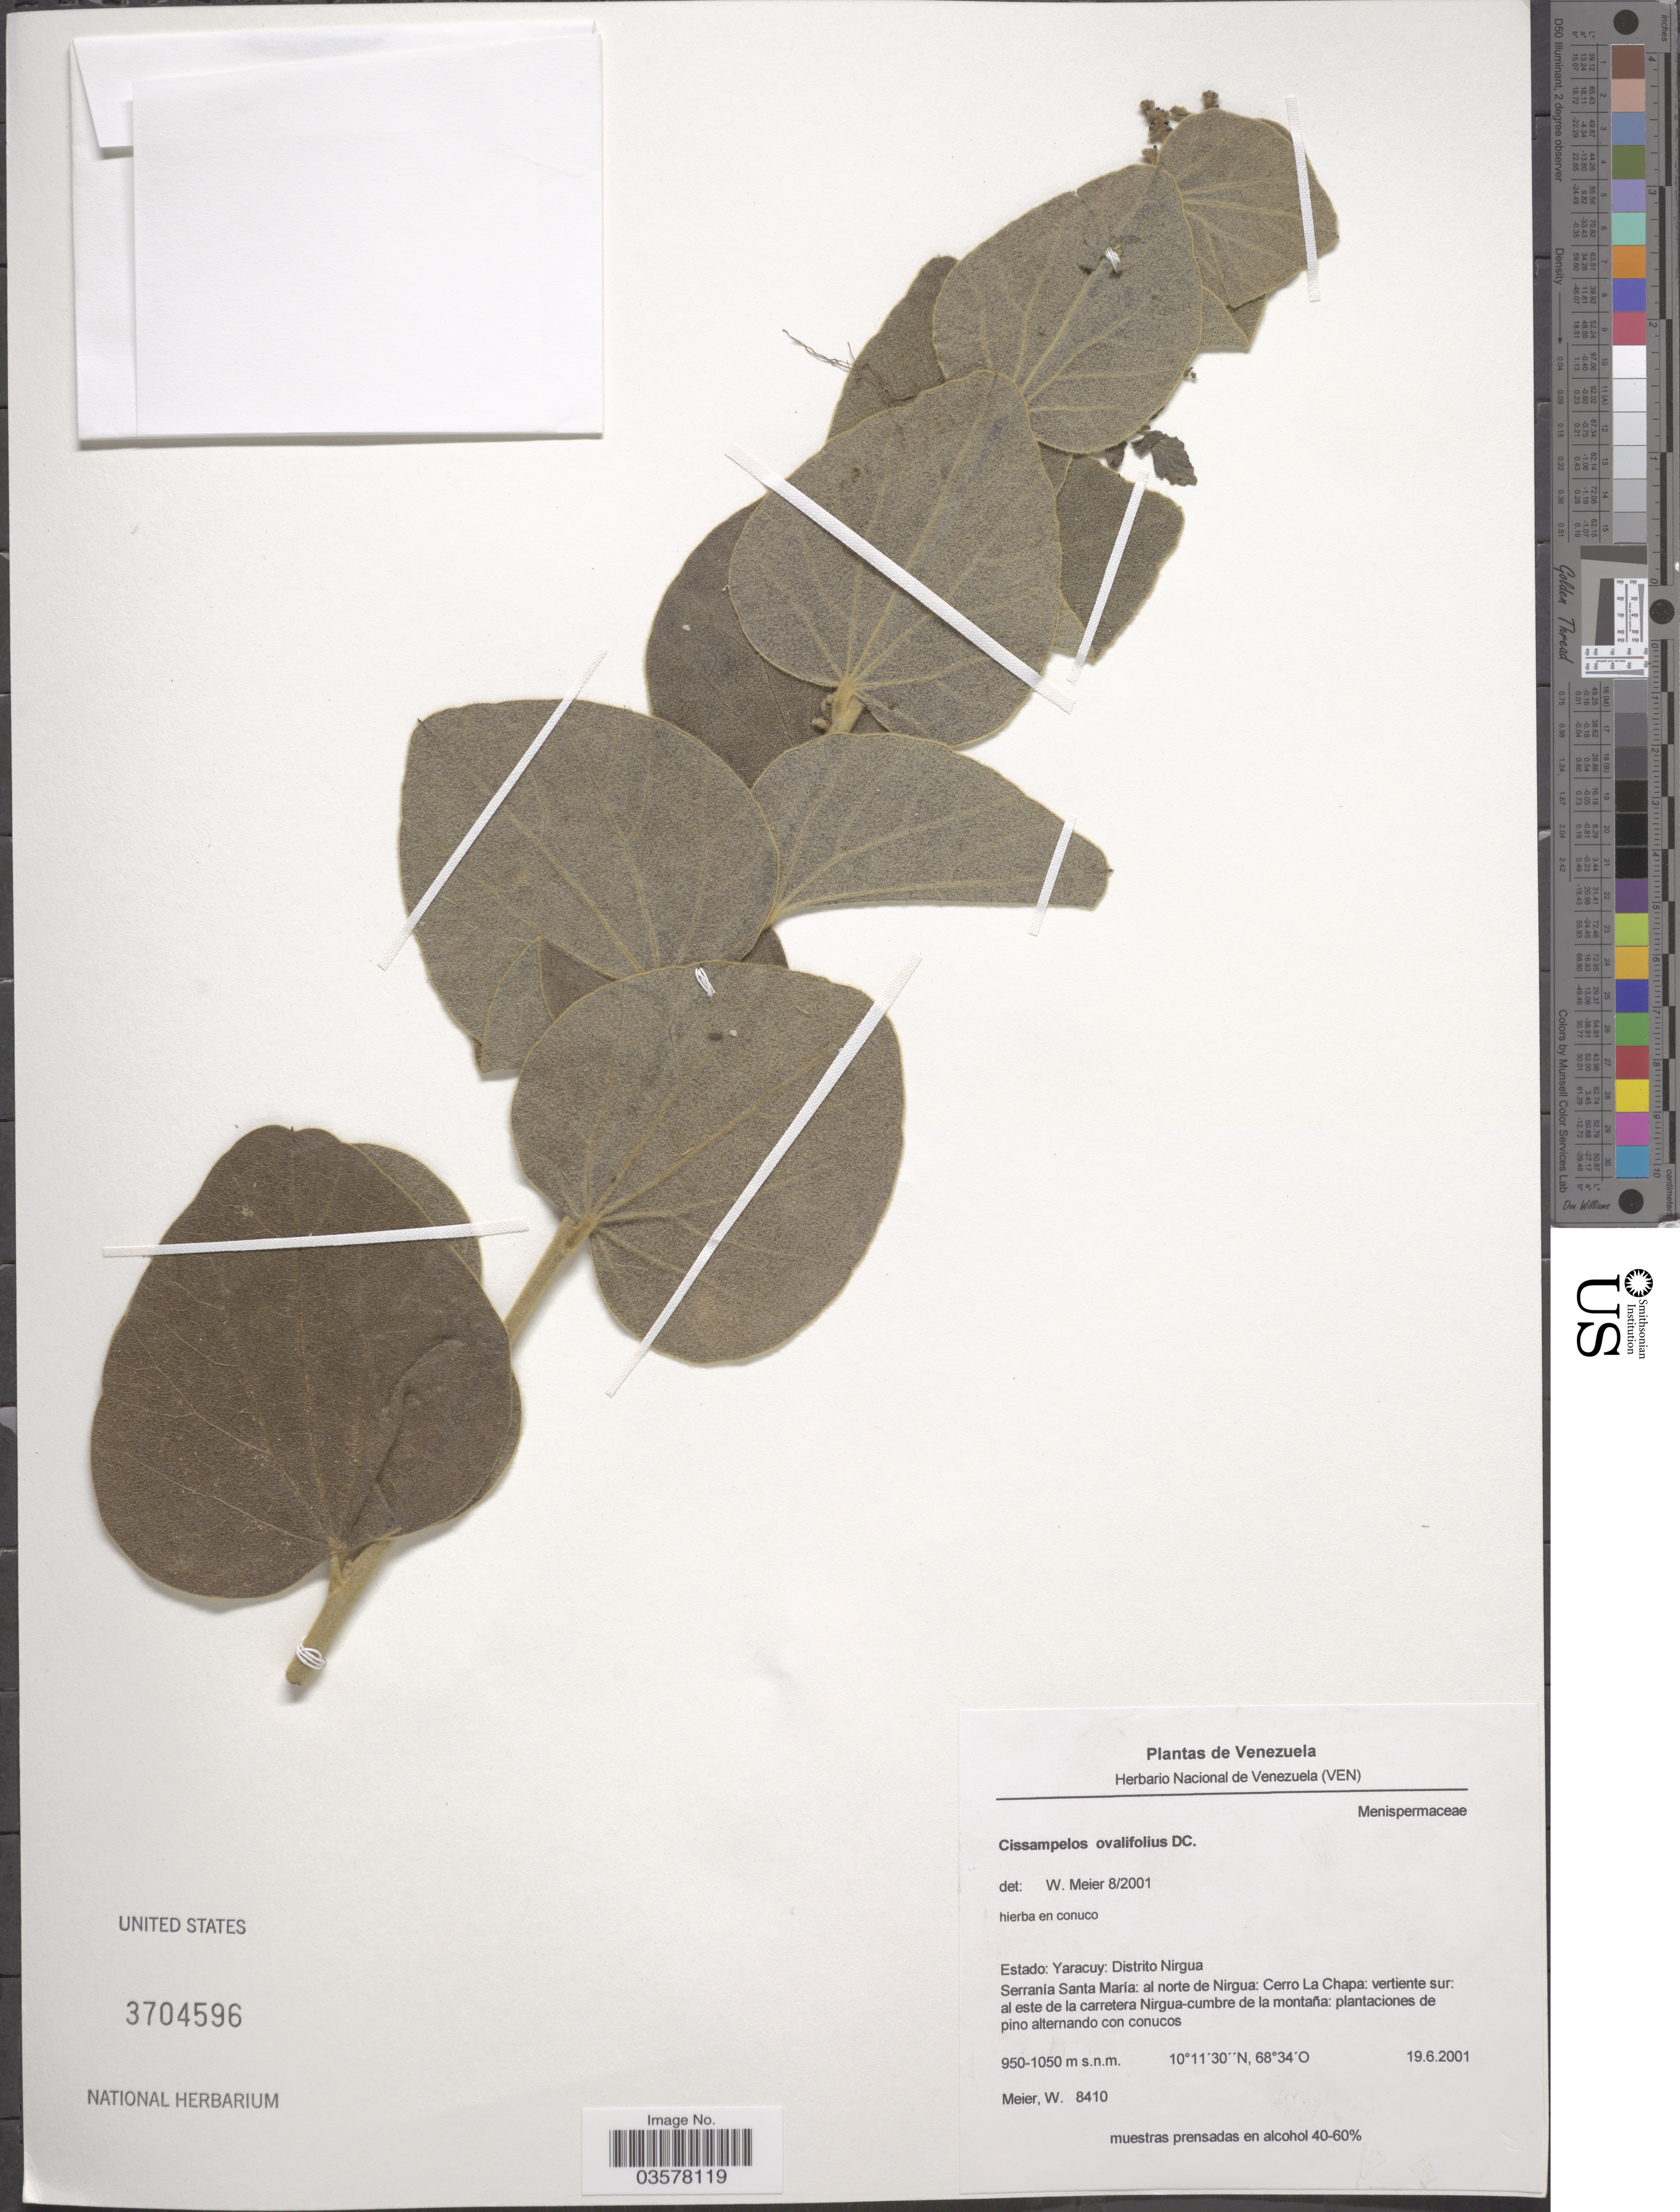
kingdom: Plantae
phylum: Tracheophyta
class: Magnoliopsida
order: Ranunculales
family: Menispermaceae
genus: Cissampelos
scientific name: Cissampelos ovalifolia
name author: DC.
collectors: W. Meier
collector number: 8410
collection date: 2001-06-19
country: Venezuela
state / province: Yaracuy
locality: Distrito Nirgua. Serranía Santa María: al norte de Nirgua: Cerro La Chapa: vertiente sur: al este de la carretera Nirgua-cumbre de la montaña.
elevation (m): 950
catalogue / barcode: US 3704596